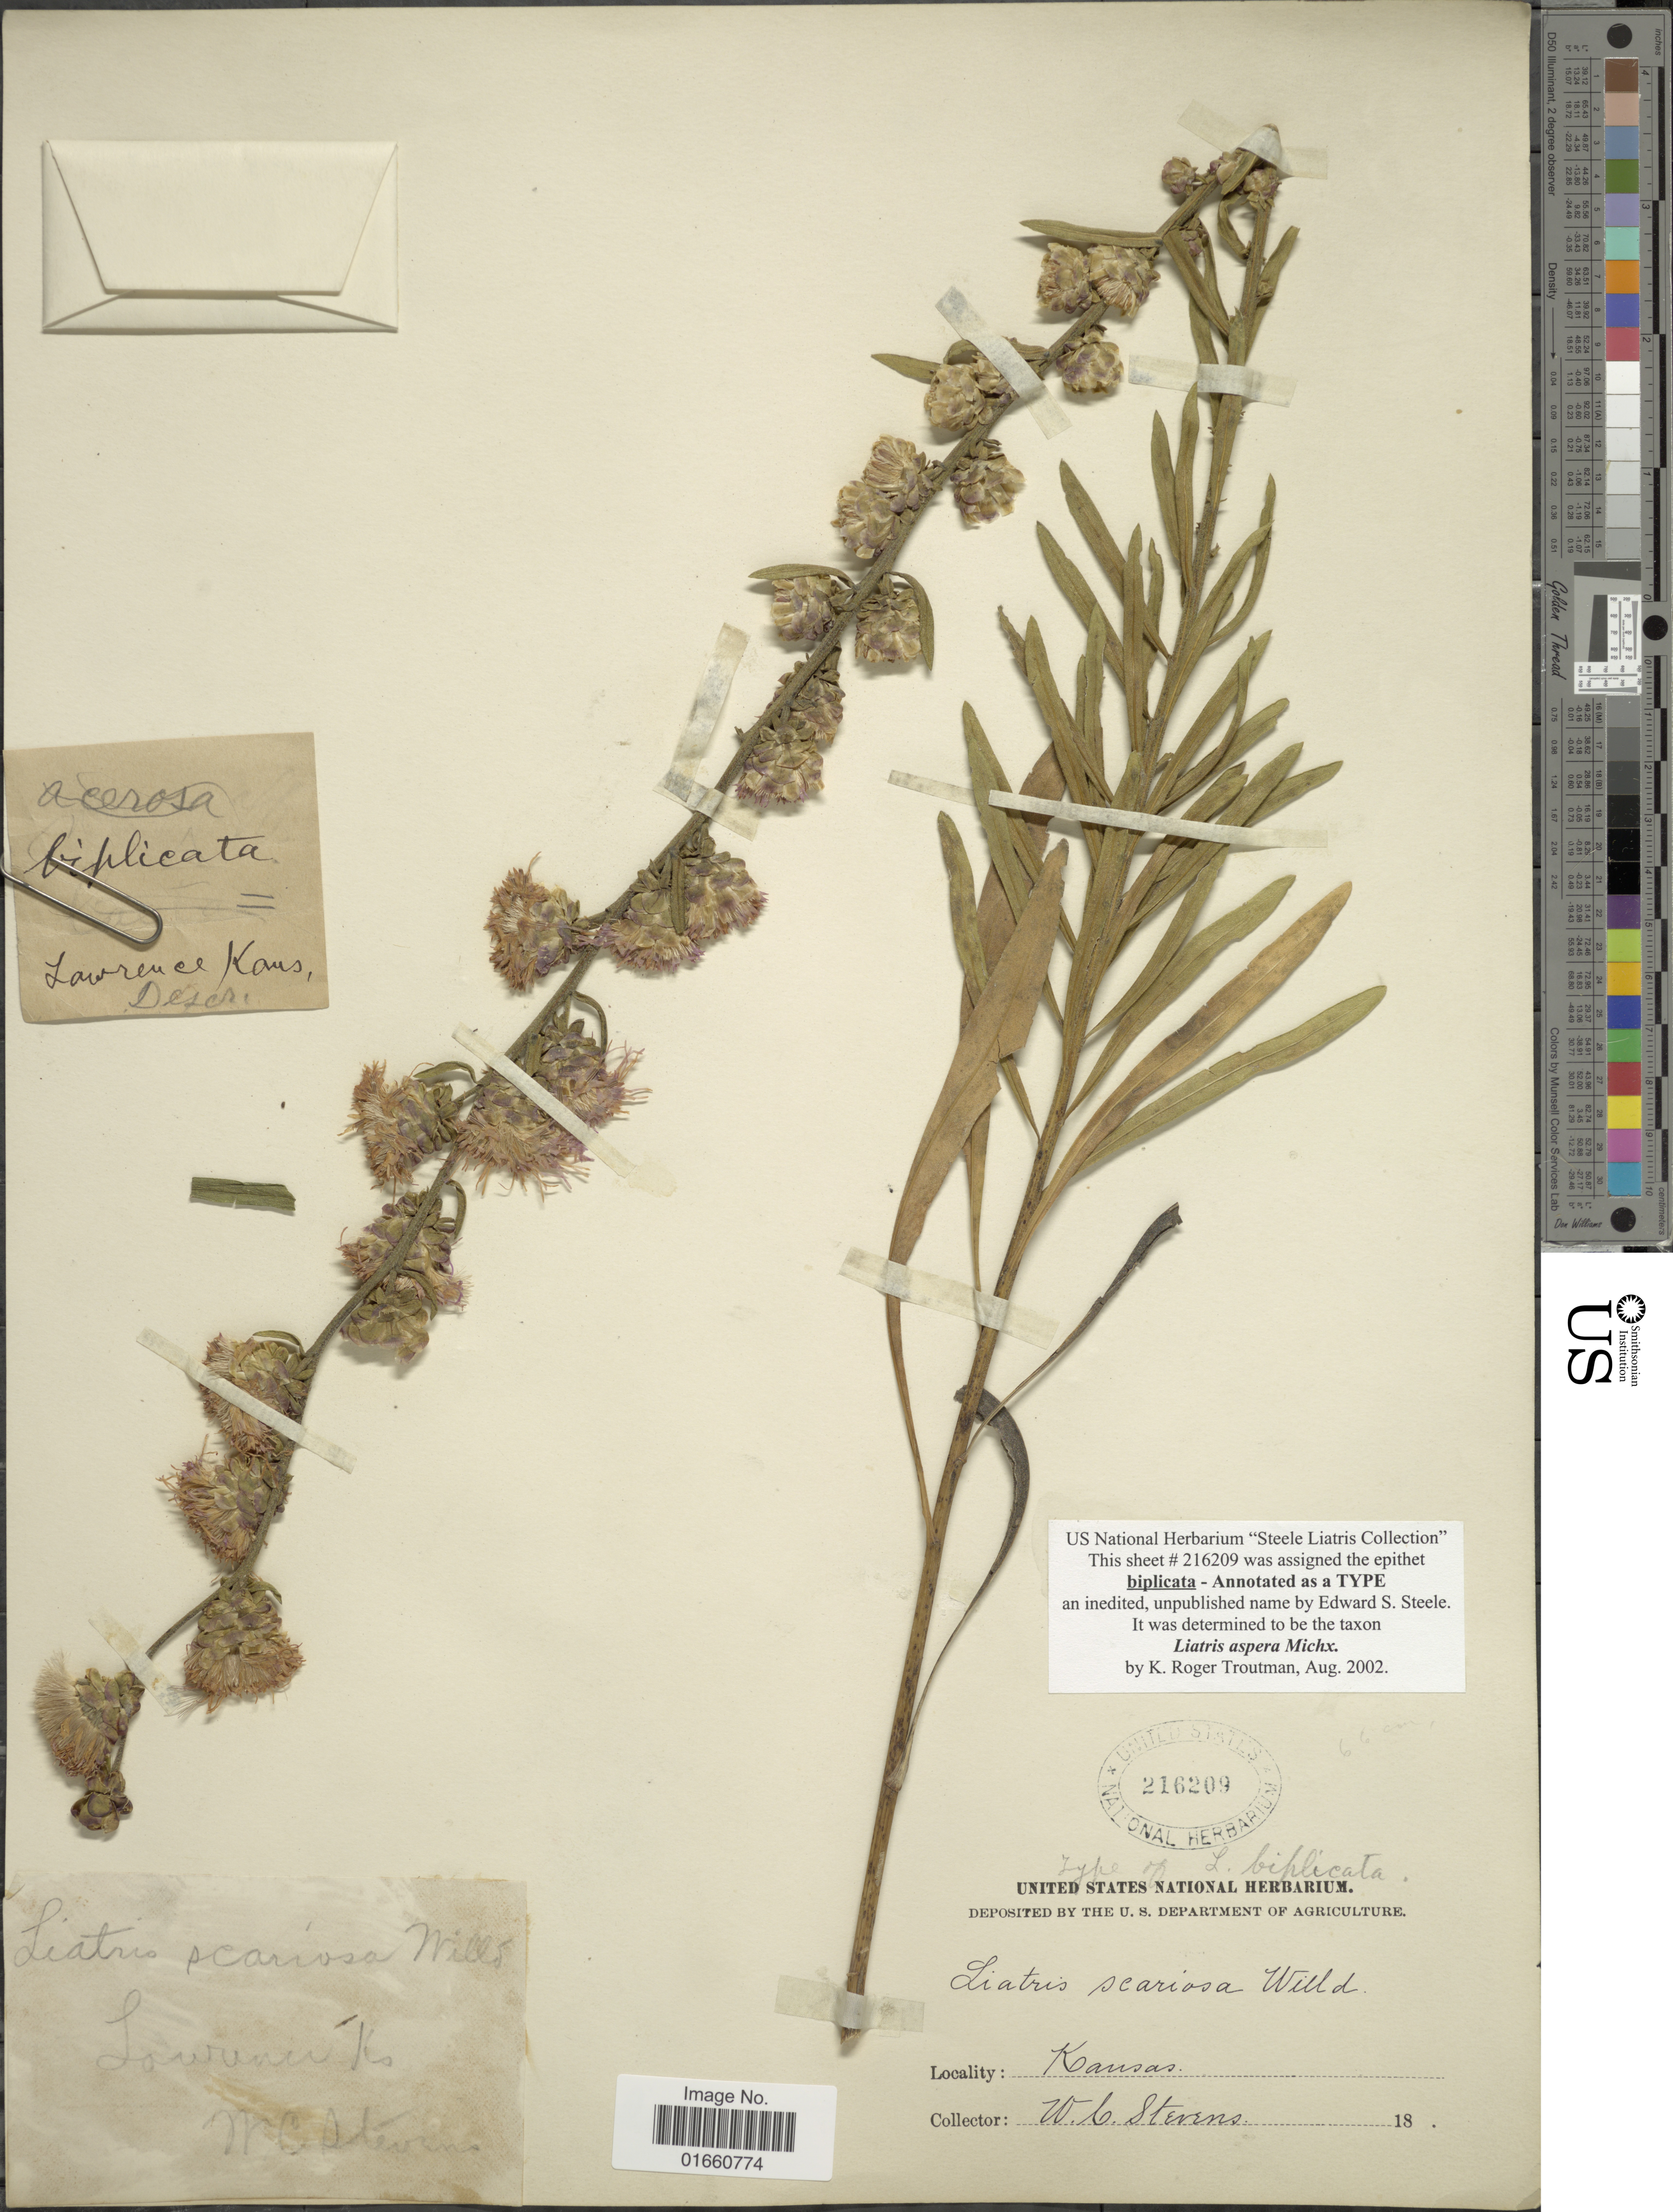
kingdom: Plantae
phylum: Tracheophyta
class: Magnoliopsida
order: Asterales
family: Asteraceae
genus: Liatris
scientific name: Liatris aspera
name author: Michx.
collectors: W. C. Stevens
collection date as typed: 18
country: United States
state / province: Kansas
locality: Lawrence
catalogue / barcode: US 216209